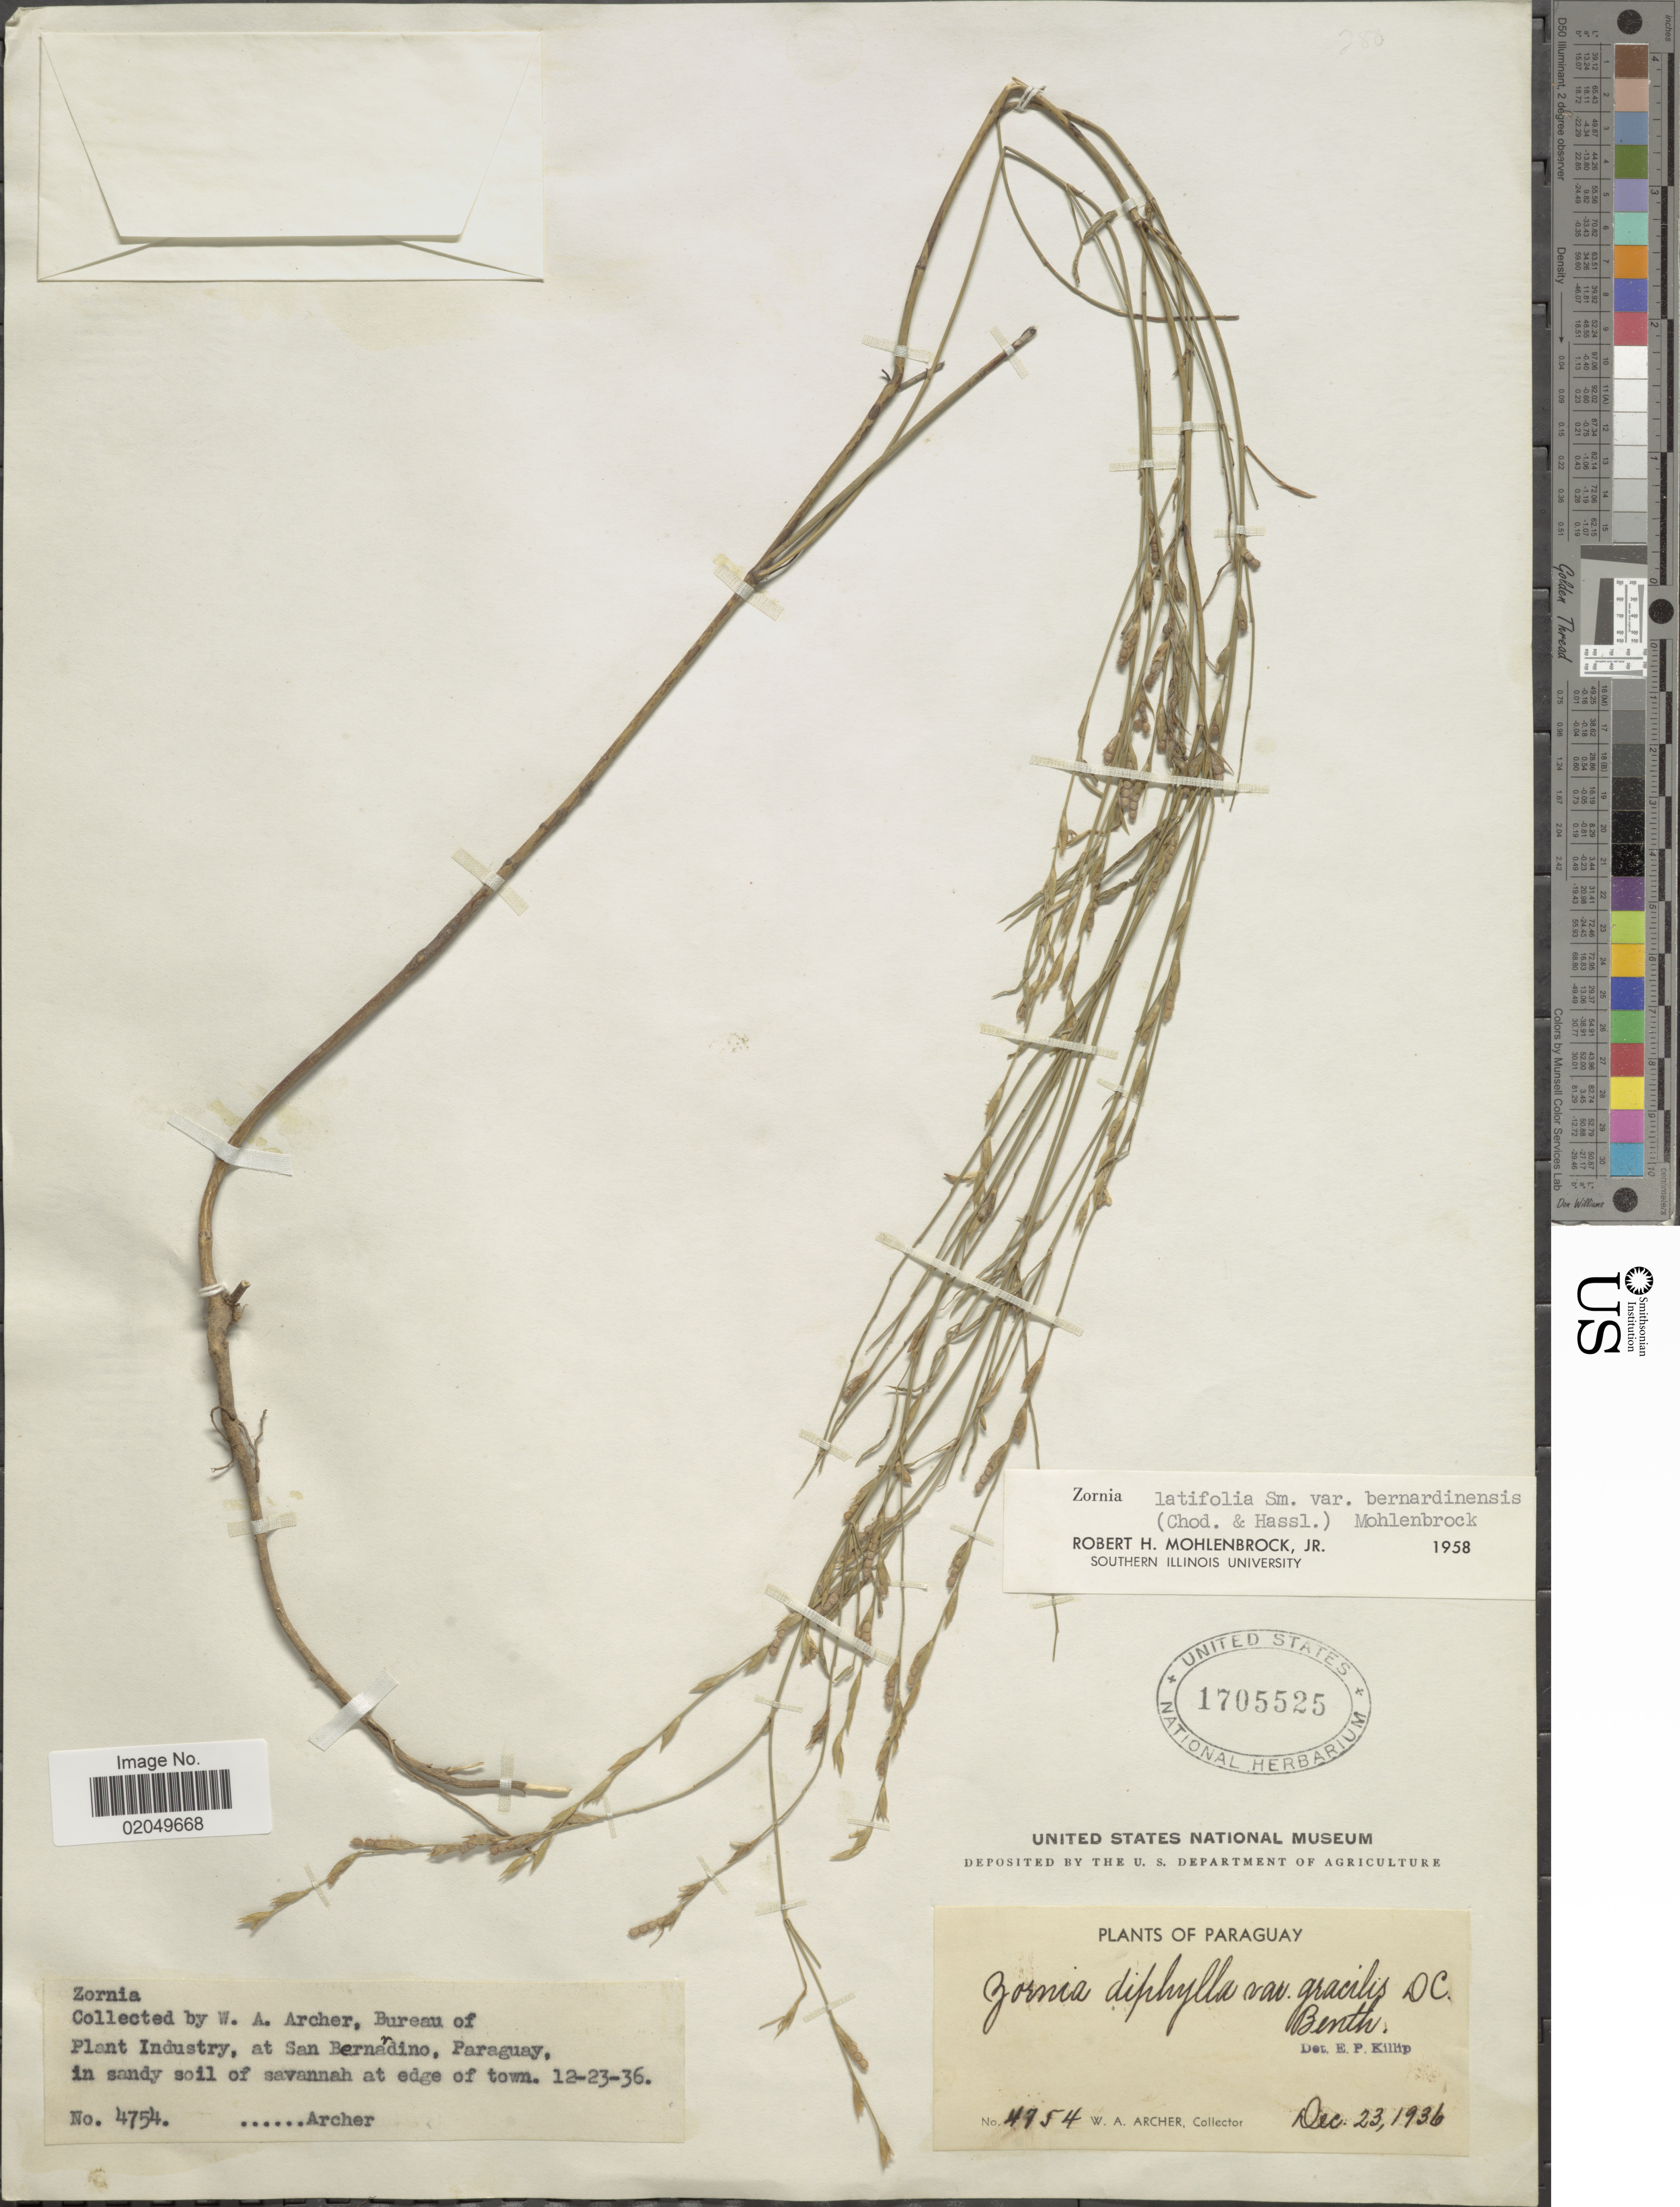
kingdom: Plantae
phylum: Tracheophyta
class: Magnoliopsida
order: Fabales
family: Fabaceae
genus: Zornia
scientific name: Zornia latifolia var. bernardinensis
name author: (Chodat & Hassl.) Mohlenbr.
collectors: W. A. Archer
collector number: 4754*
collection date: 1936-12-23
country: Paraguay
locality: San Bernadino, in sandy soil of savannah at edge of town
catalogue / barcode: US 1705525